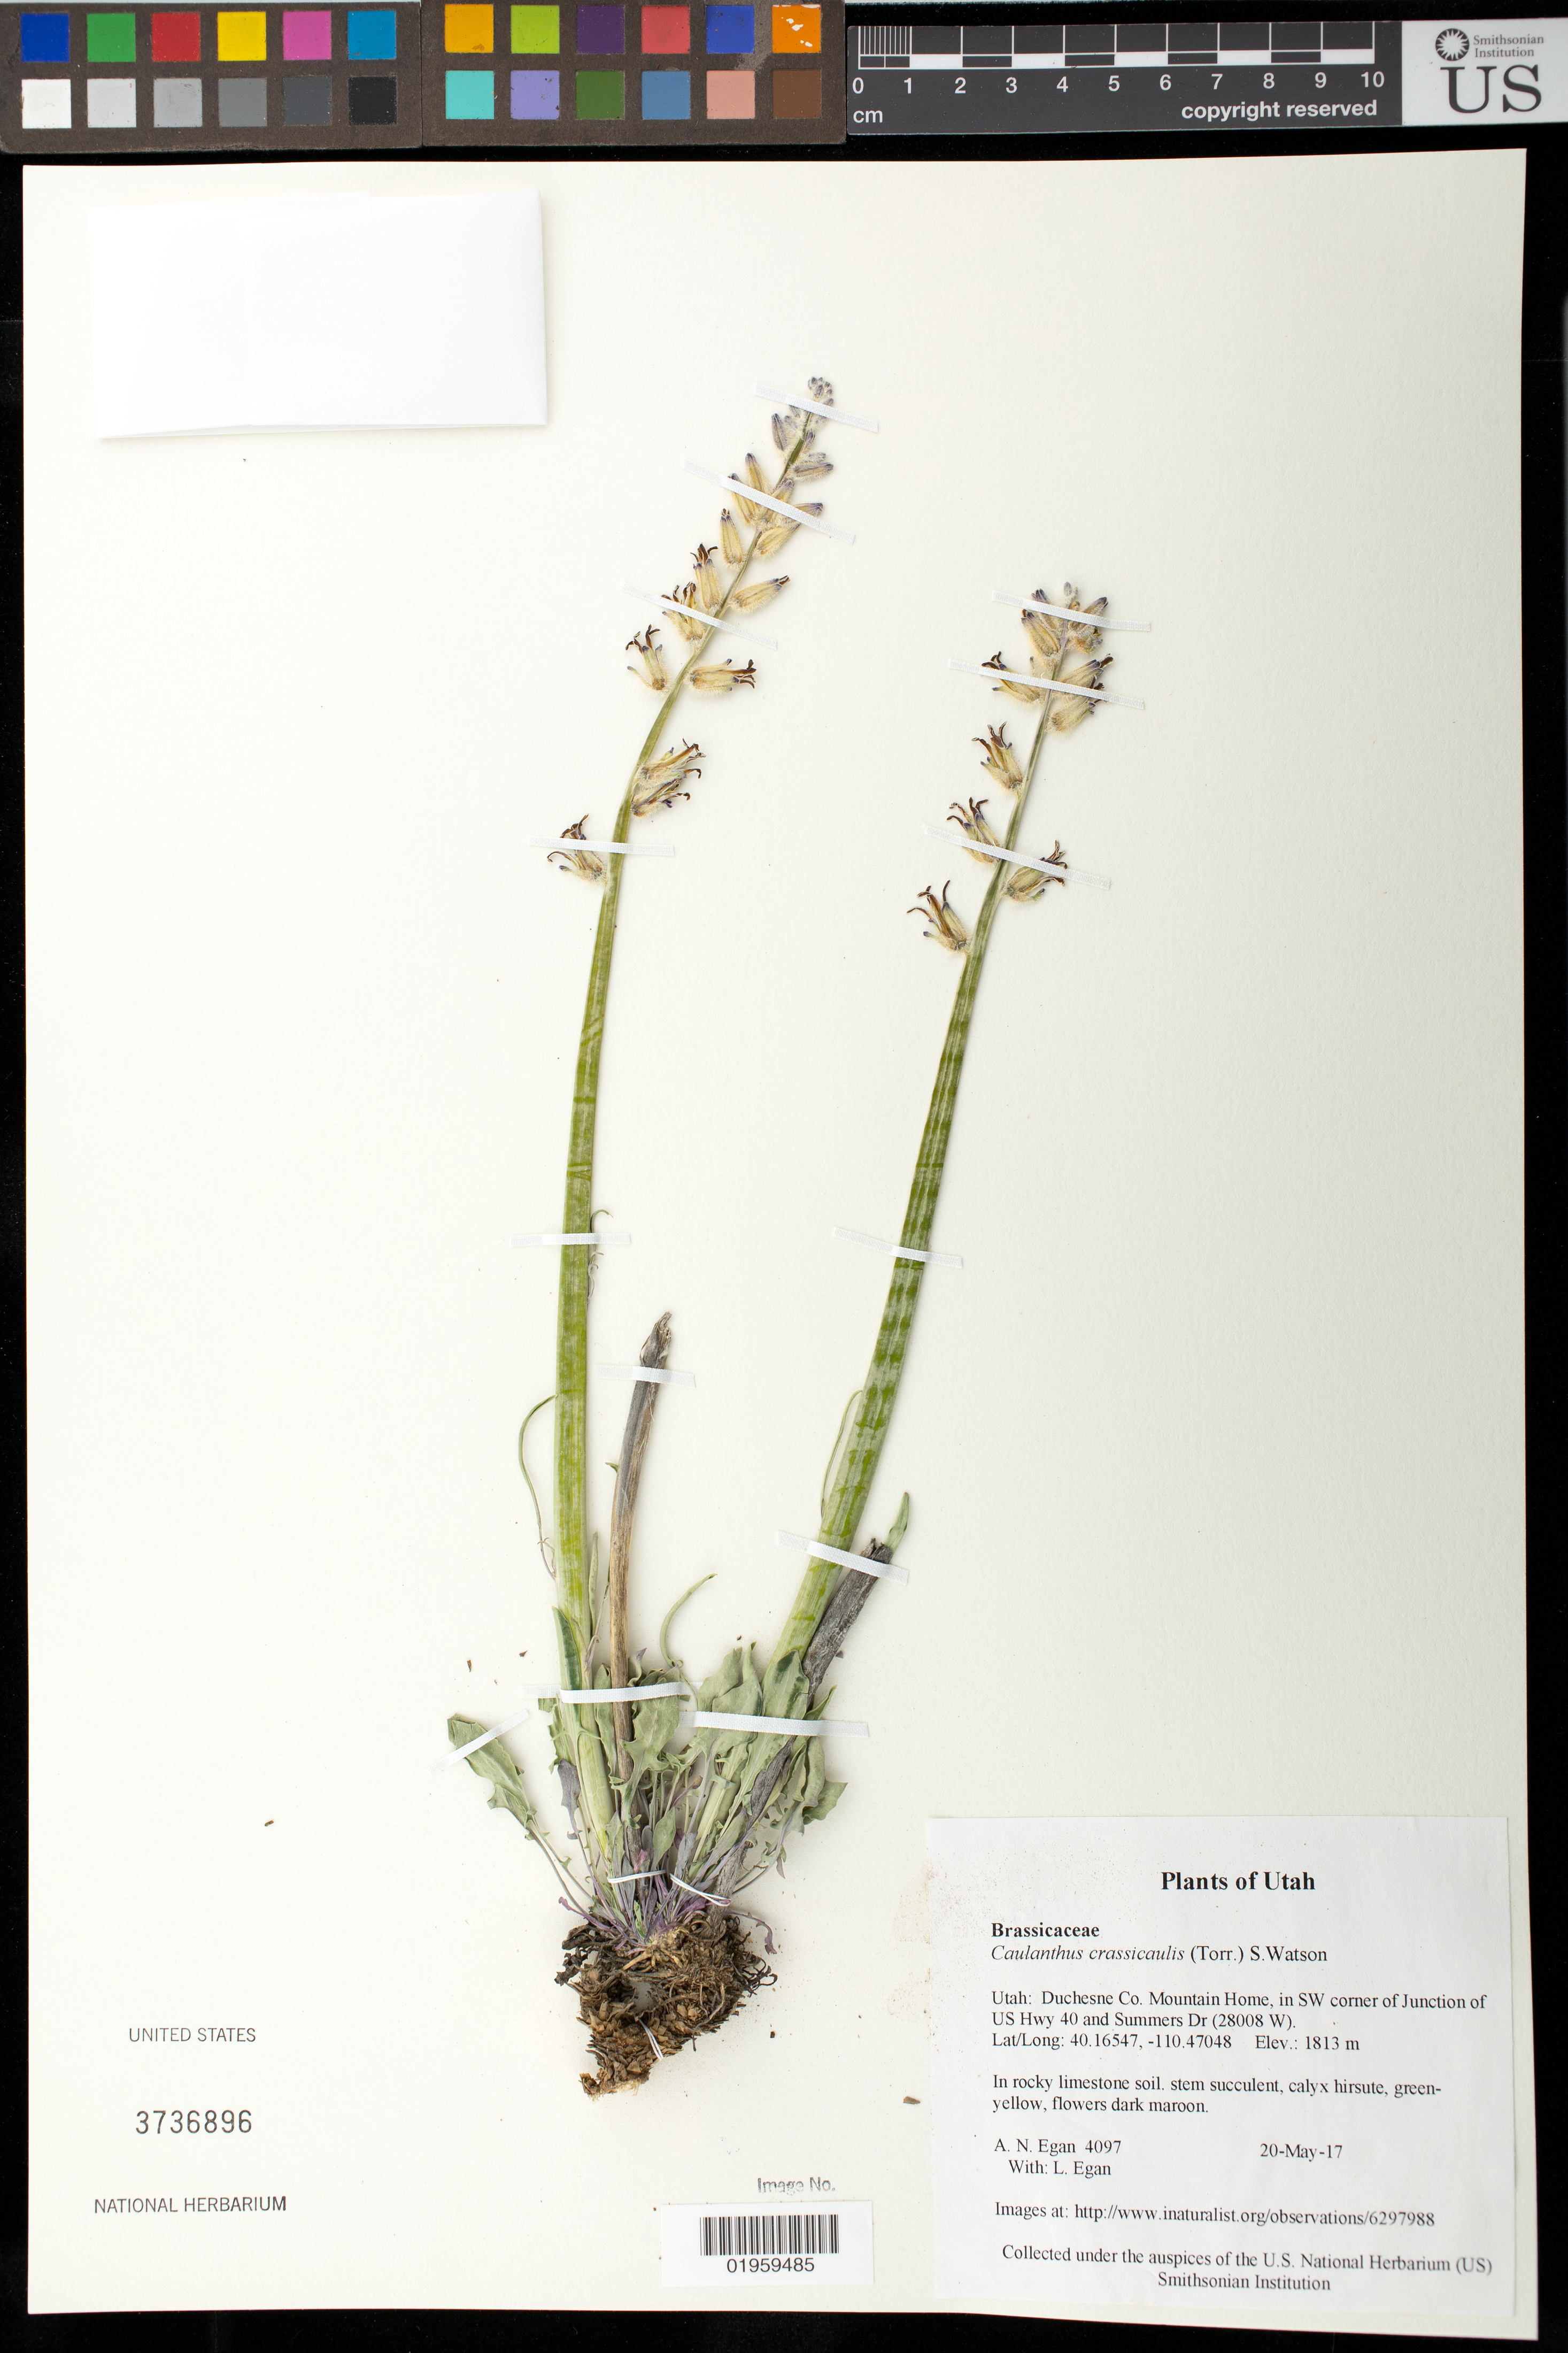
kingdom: Plantae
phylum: Tracheophyta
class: Magnoliopsida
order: Brassicales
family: Brassicaceae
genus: Caulanthus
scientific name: Caulanthus crassicaulis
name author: S. Watson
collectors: A. N. Egan & L. Egan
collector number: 4097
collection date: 2017-05-20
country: United States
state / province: Utah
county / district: Duchesne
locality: Mountain Home, in SW corner of Junction of US Hwy 40 and Summers Dr (28008 W)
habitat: In rocky limestone soil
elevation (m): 1813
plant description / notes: http://www.inaturalist.org/observations/6297988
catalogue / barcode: US 3736896